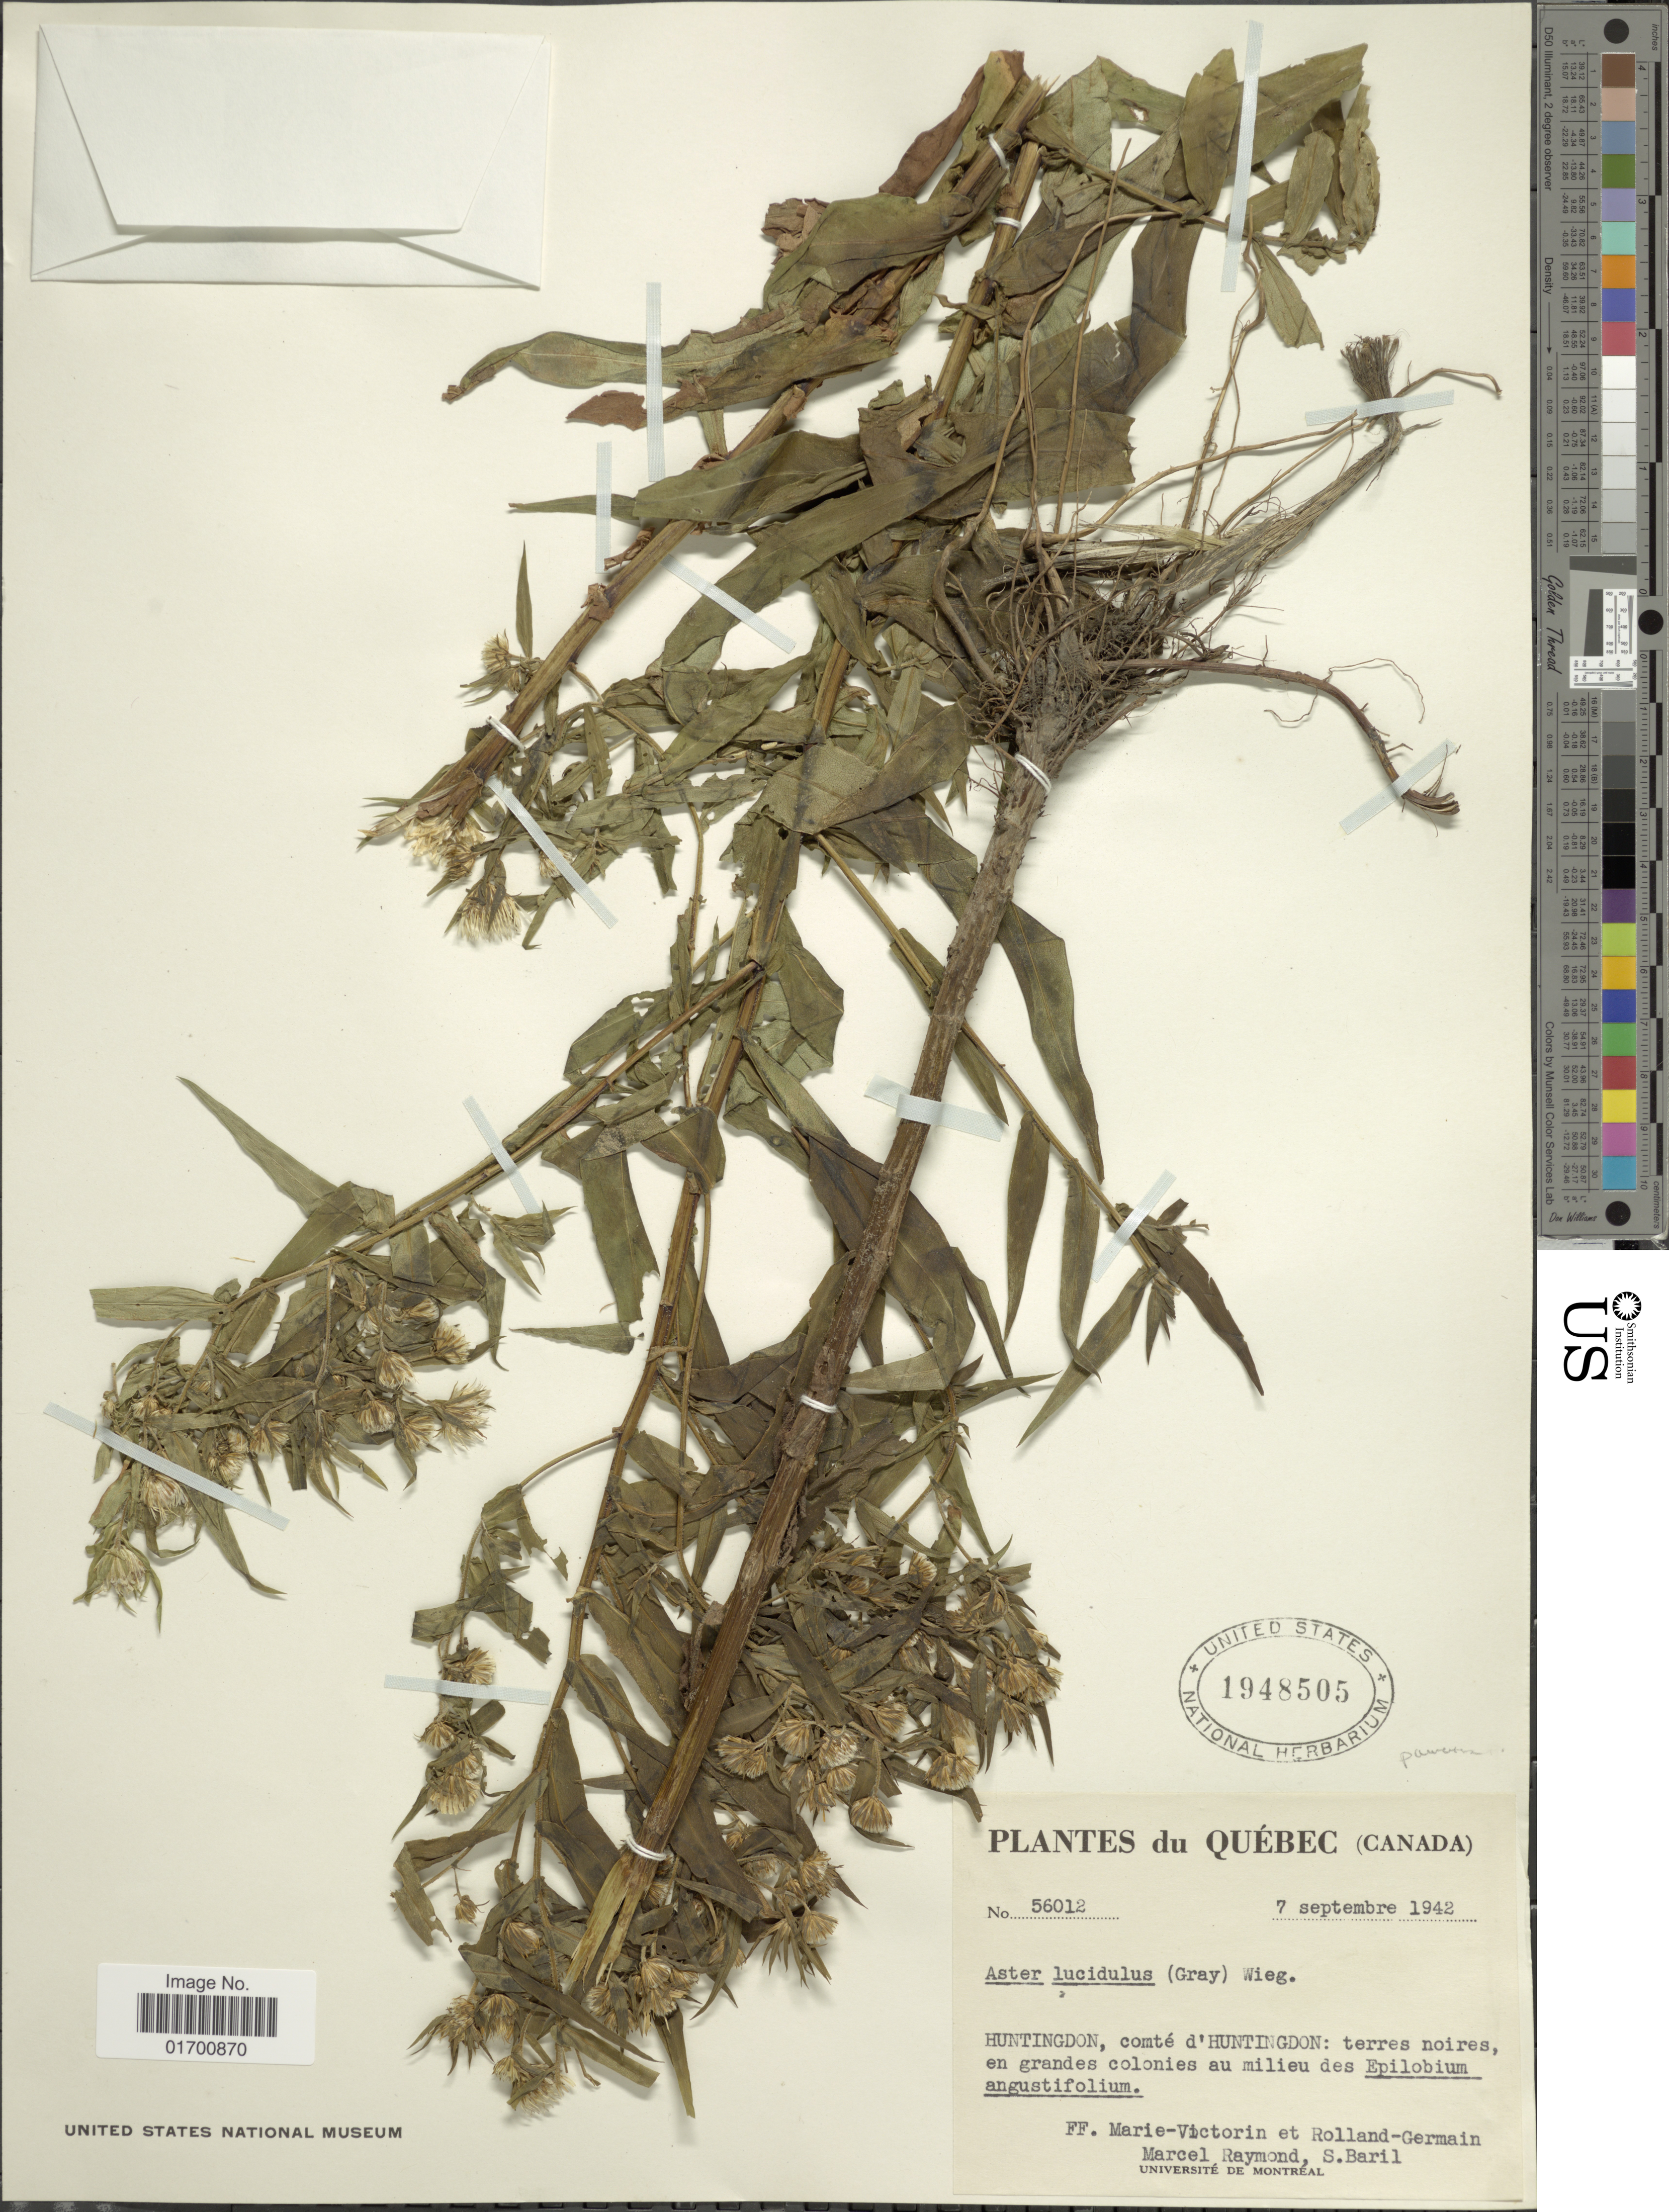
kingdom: Plantae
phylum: Tracheophyta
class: Magnoliopsida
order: Asterales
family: Asteraceae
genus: Symphyotrichum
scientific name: Symphyotrichum firmum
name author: (Nees) G.L. Nesom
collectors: F. Marie-Victorin, Rolland-Germain, M. Raymond & S. Baril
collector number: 56012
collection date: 1942-09-07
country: Canada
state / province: Quebec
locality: Huntingdon, comte d'Huntingdon: terres noires, en grandes colonies au milieu Epilobium angustfolium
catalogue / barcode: US 1948505